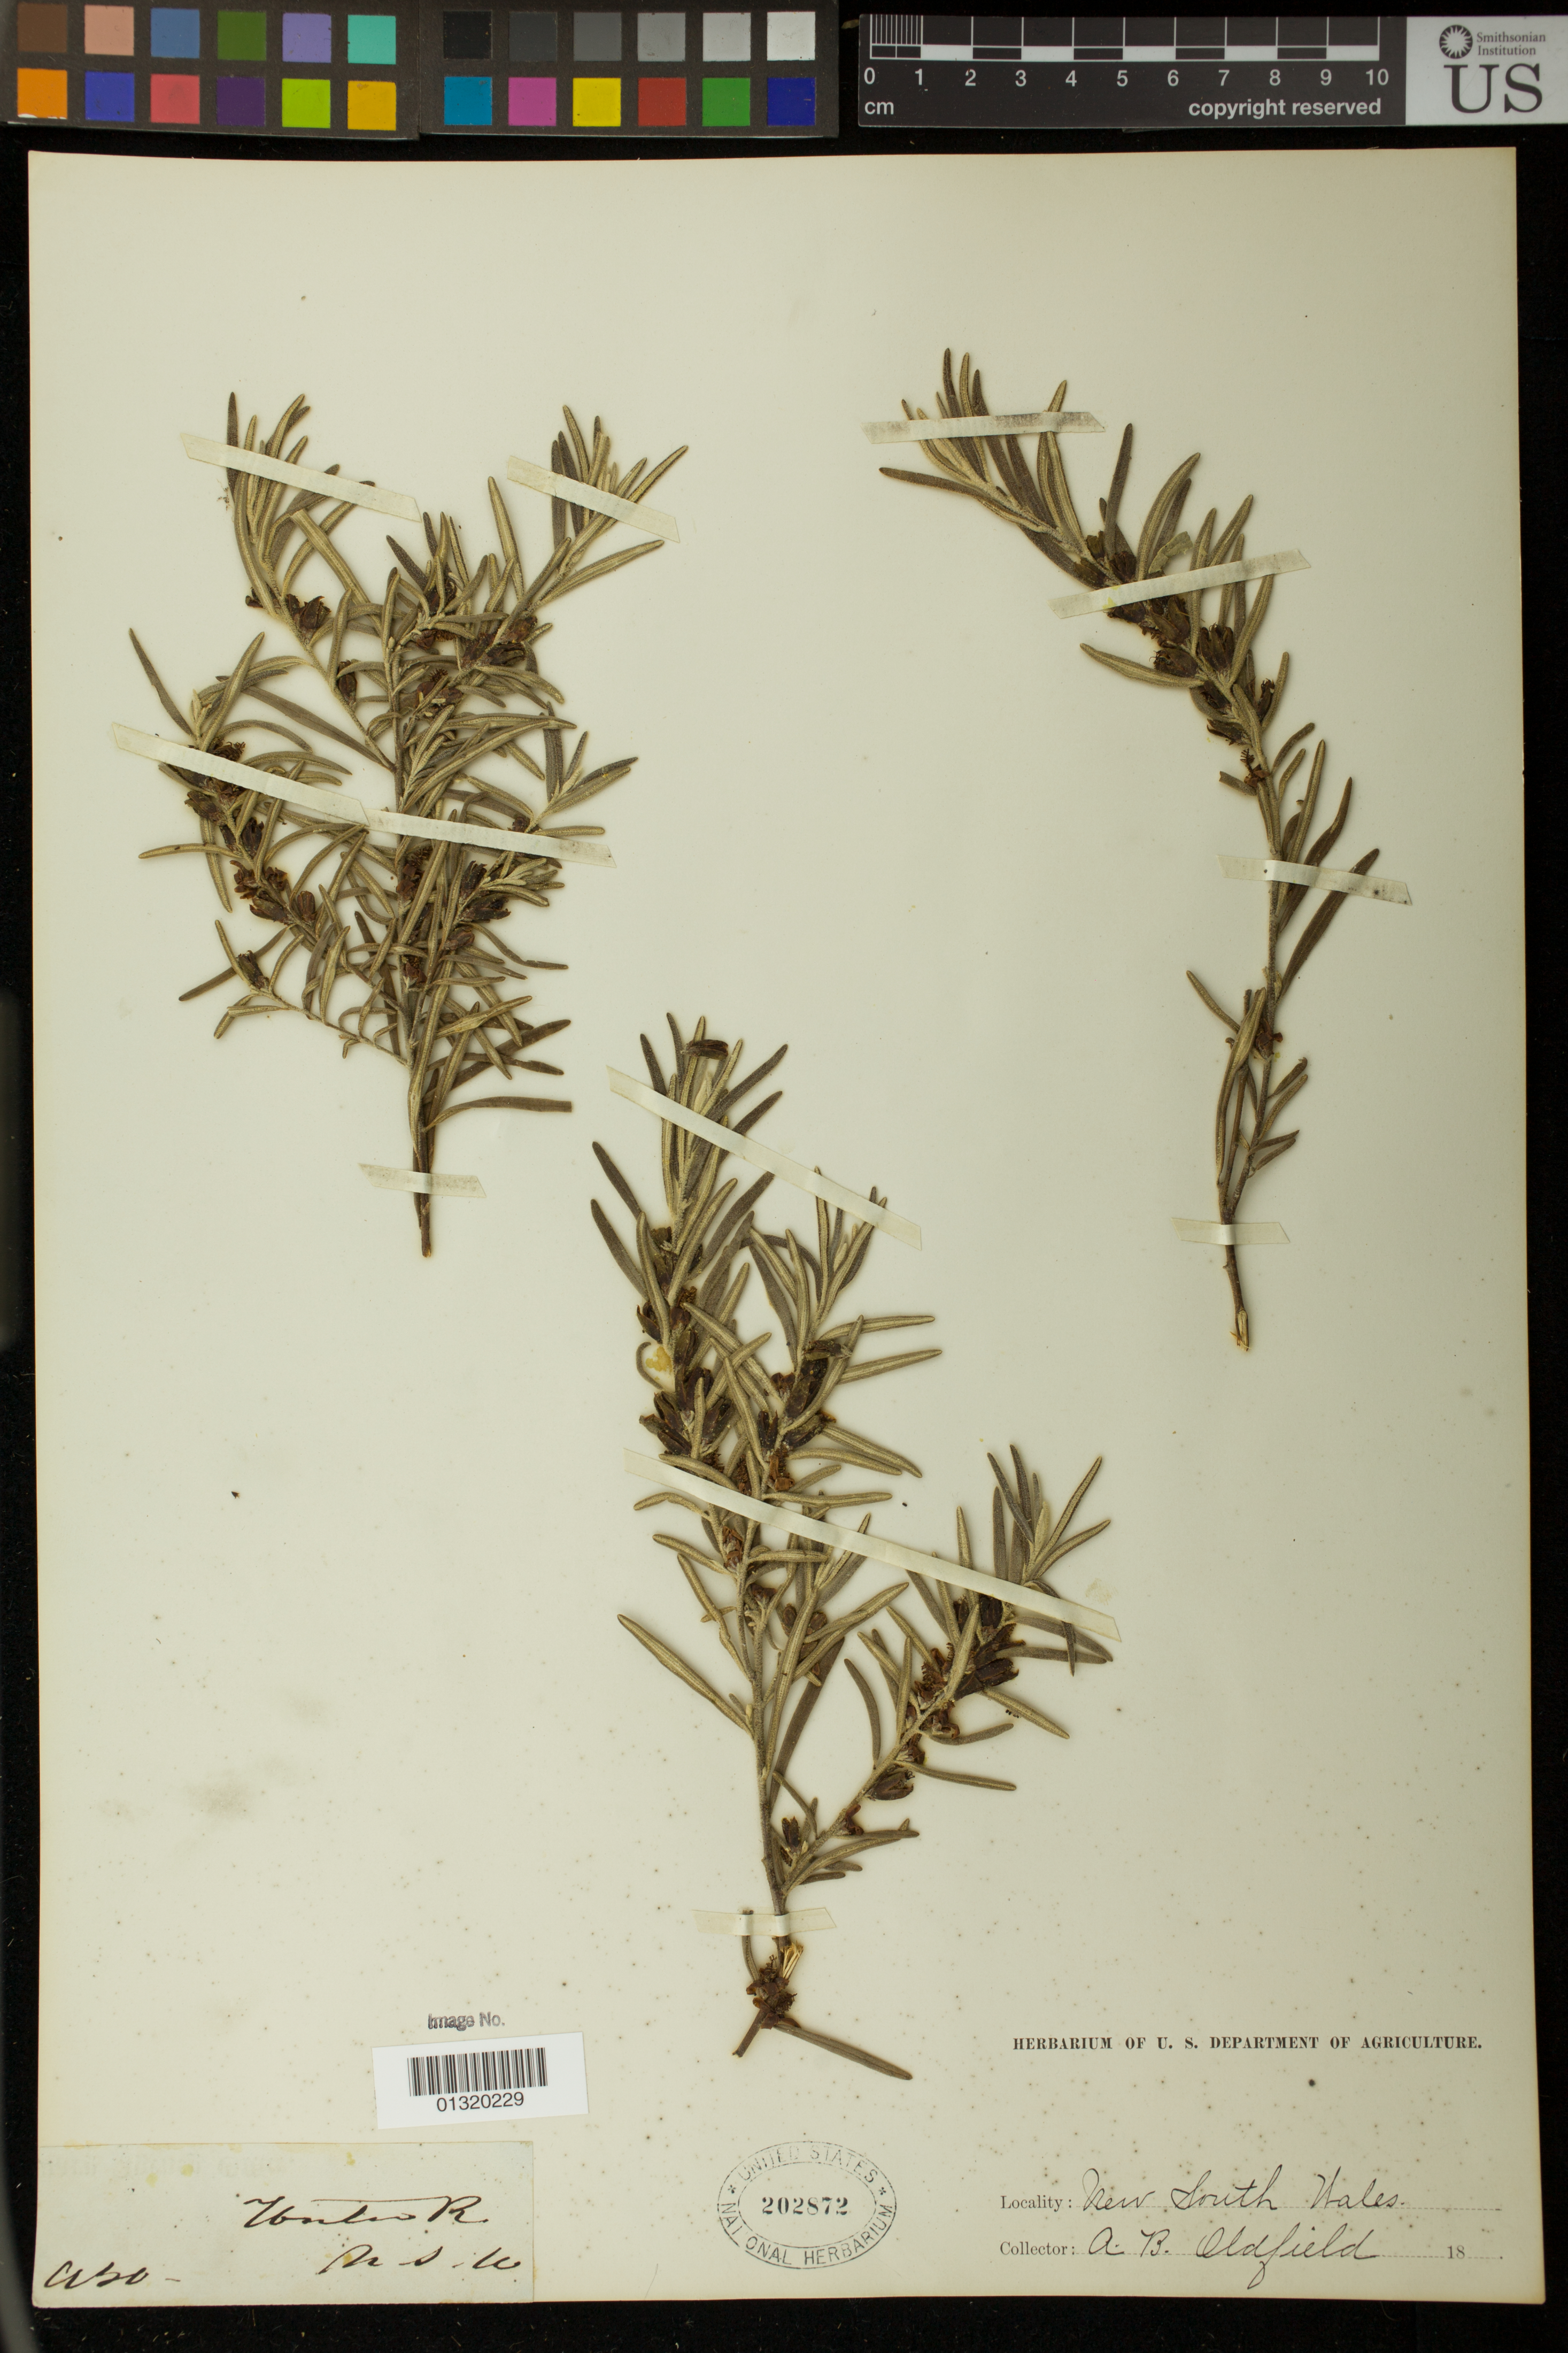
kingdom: Plantae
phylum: Tracheophyta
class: Magnoliopsida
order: Malpighiales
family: Euphorbiaceae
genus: Ricinocarpos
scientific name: Ricinocarpos sp.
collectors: A. Oldfield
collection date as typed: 18--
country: Australia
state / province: New South Wales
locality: New South Wales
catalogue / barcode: US 202872